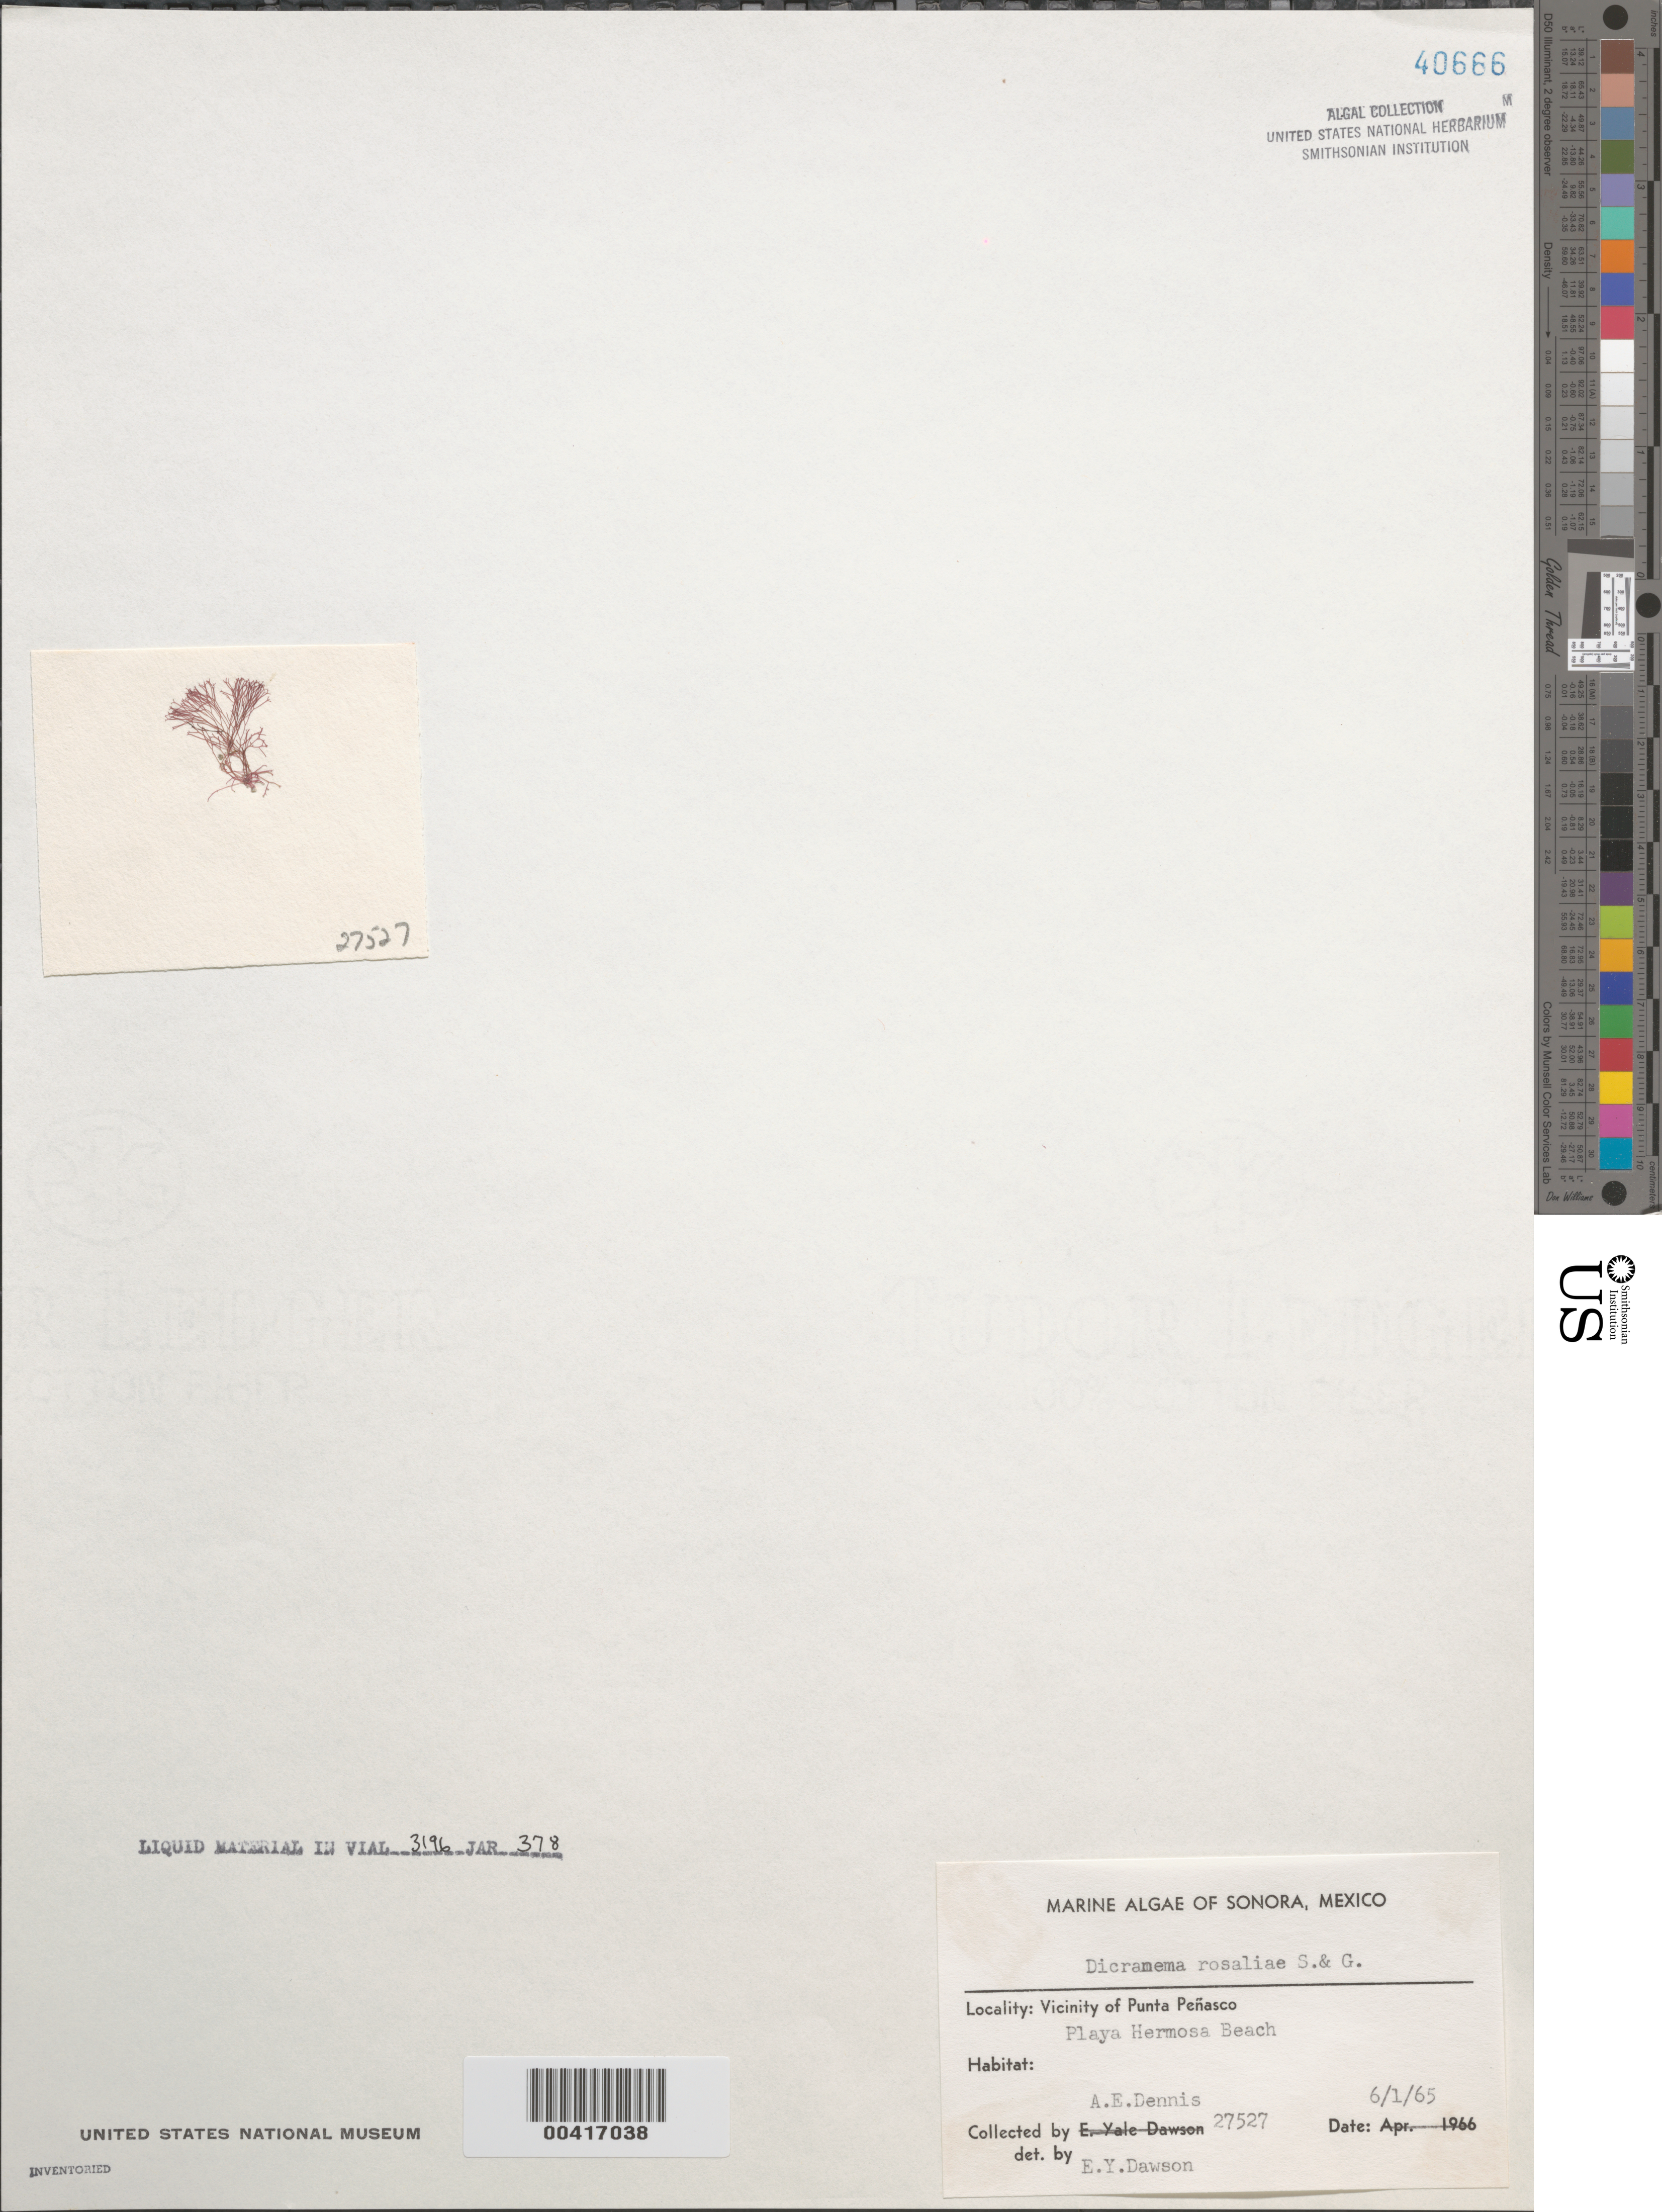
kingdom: Plantae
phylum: Rhodophyta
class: Florideophyceae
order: Gigartinales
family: Dicranemataceae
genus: Dicranema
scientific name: Dicranema rosaliae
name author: Setch. & N.L. Gardner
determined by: Dawson, E. Y.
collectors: A. Dennis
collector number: EYD 27527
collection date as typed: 06 Jun 1965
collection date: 1965-06-06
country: Mexico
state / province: Sonora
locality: Playa hermosa, near punta penasco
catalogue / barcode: US 40666